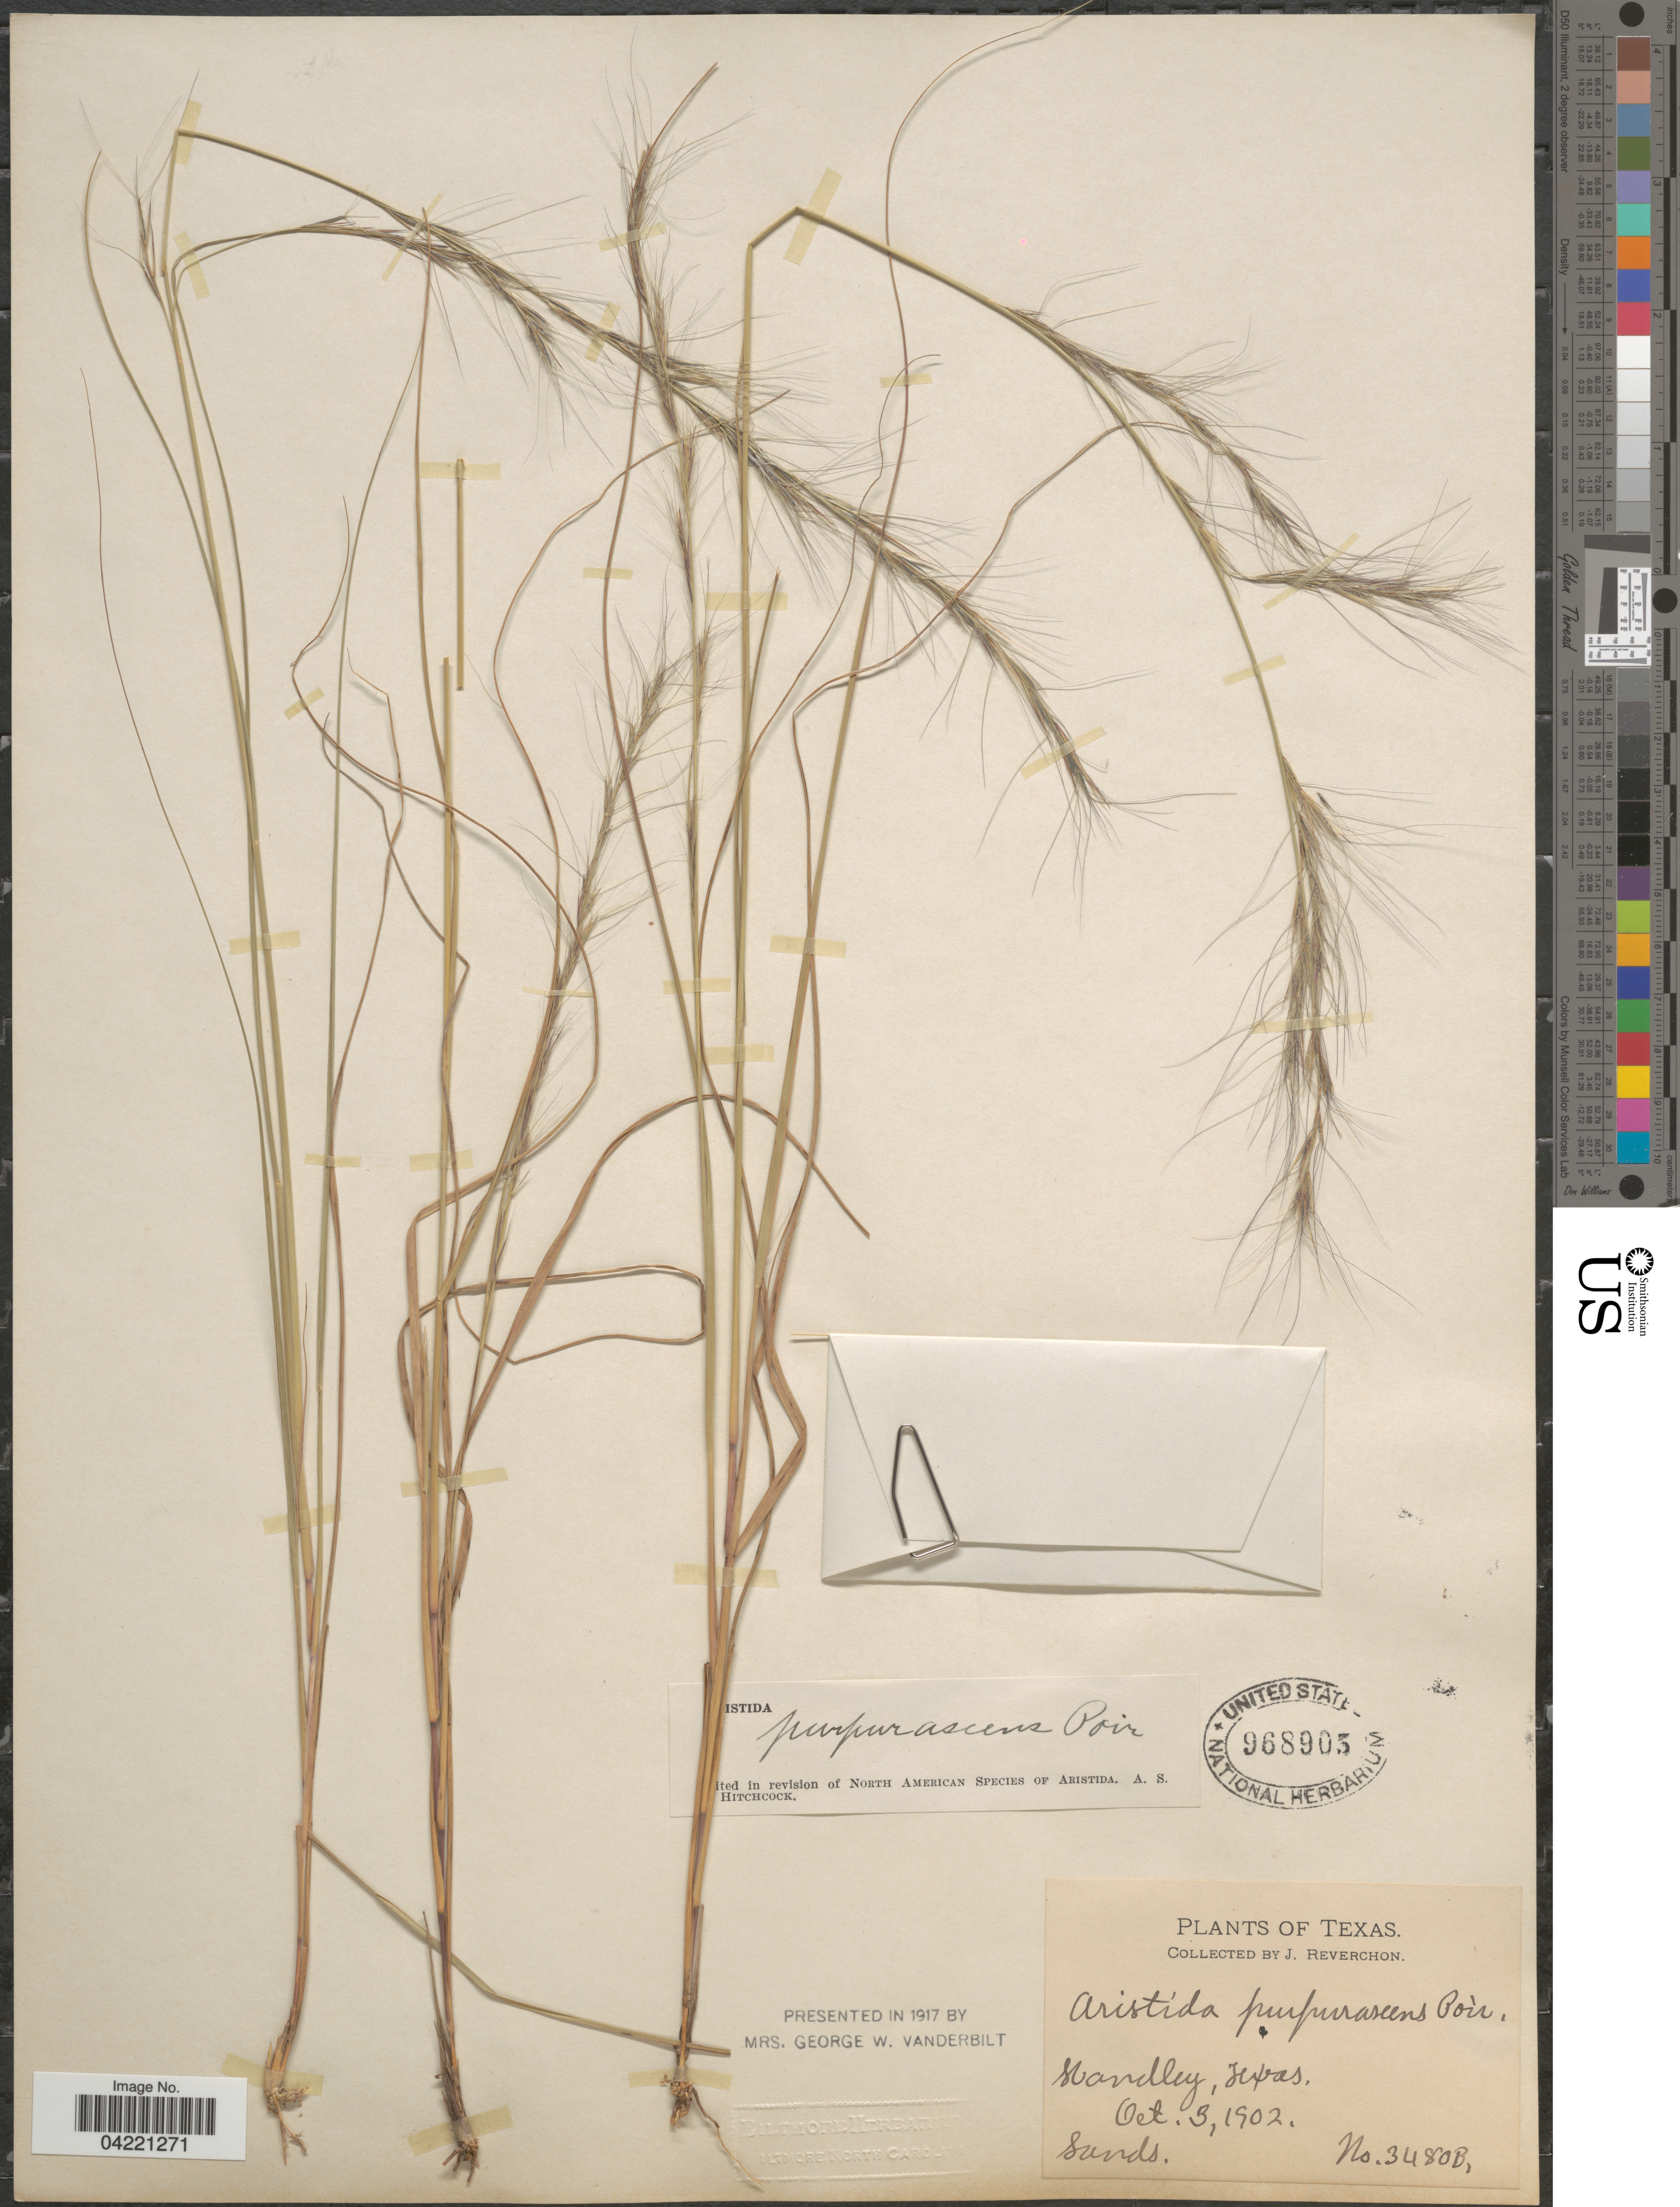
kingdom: Plantae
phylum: Tracheophyta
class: Liliopsida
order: Poales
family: Poaceae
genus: Aristida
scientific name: Aristida purpurascens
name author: Poir.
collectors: J. Reverchon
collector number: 3480B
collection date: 1902-10-03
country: United States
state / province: Texas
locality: Handley.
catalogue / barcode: US 968903